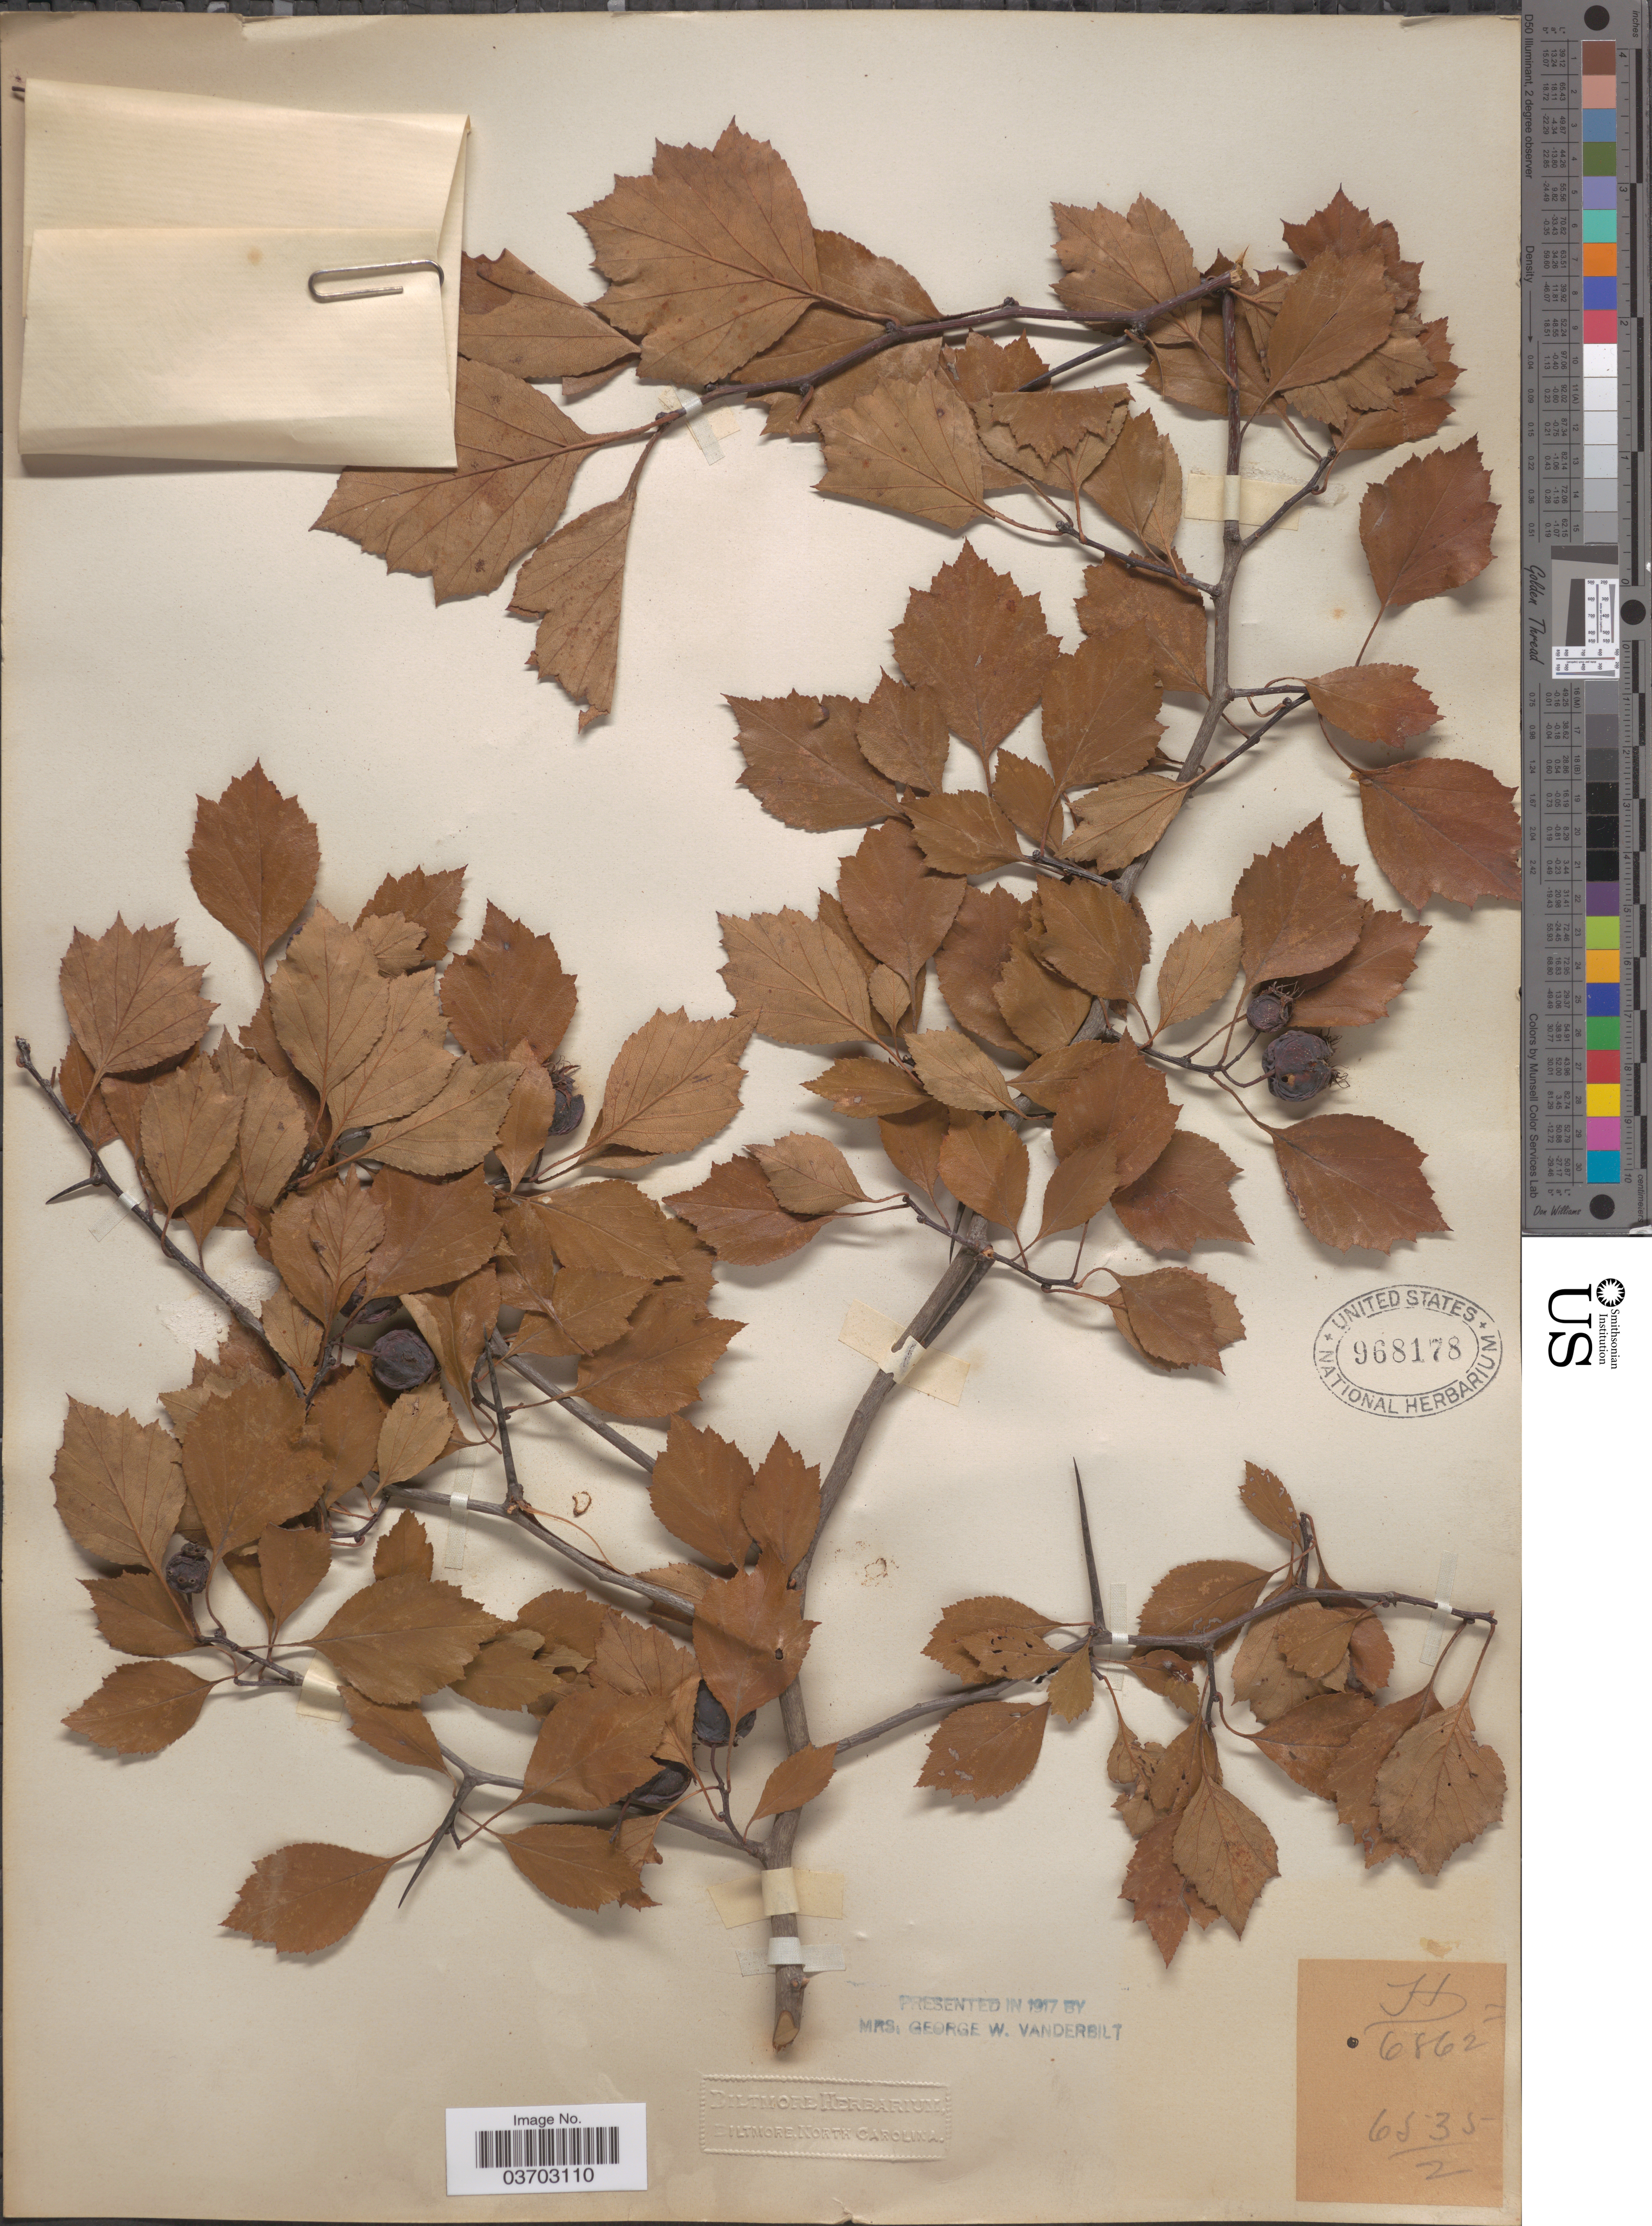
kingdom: Plantae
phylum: Tracheophyta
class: Magnoliopsida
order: Rosales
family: Rosaceae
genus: Crataegus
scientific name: Crataegus sp.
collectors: ex herb. Biltmore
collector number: H6862=6535/2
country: United States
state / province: North Carolina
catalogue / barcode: US 968178